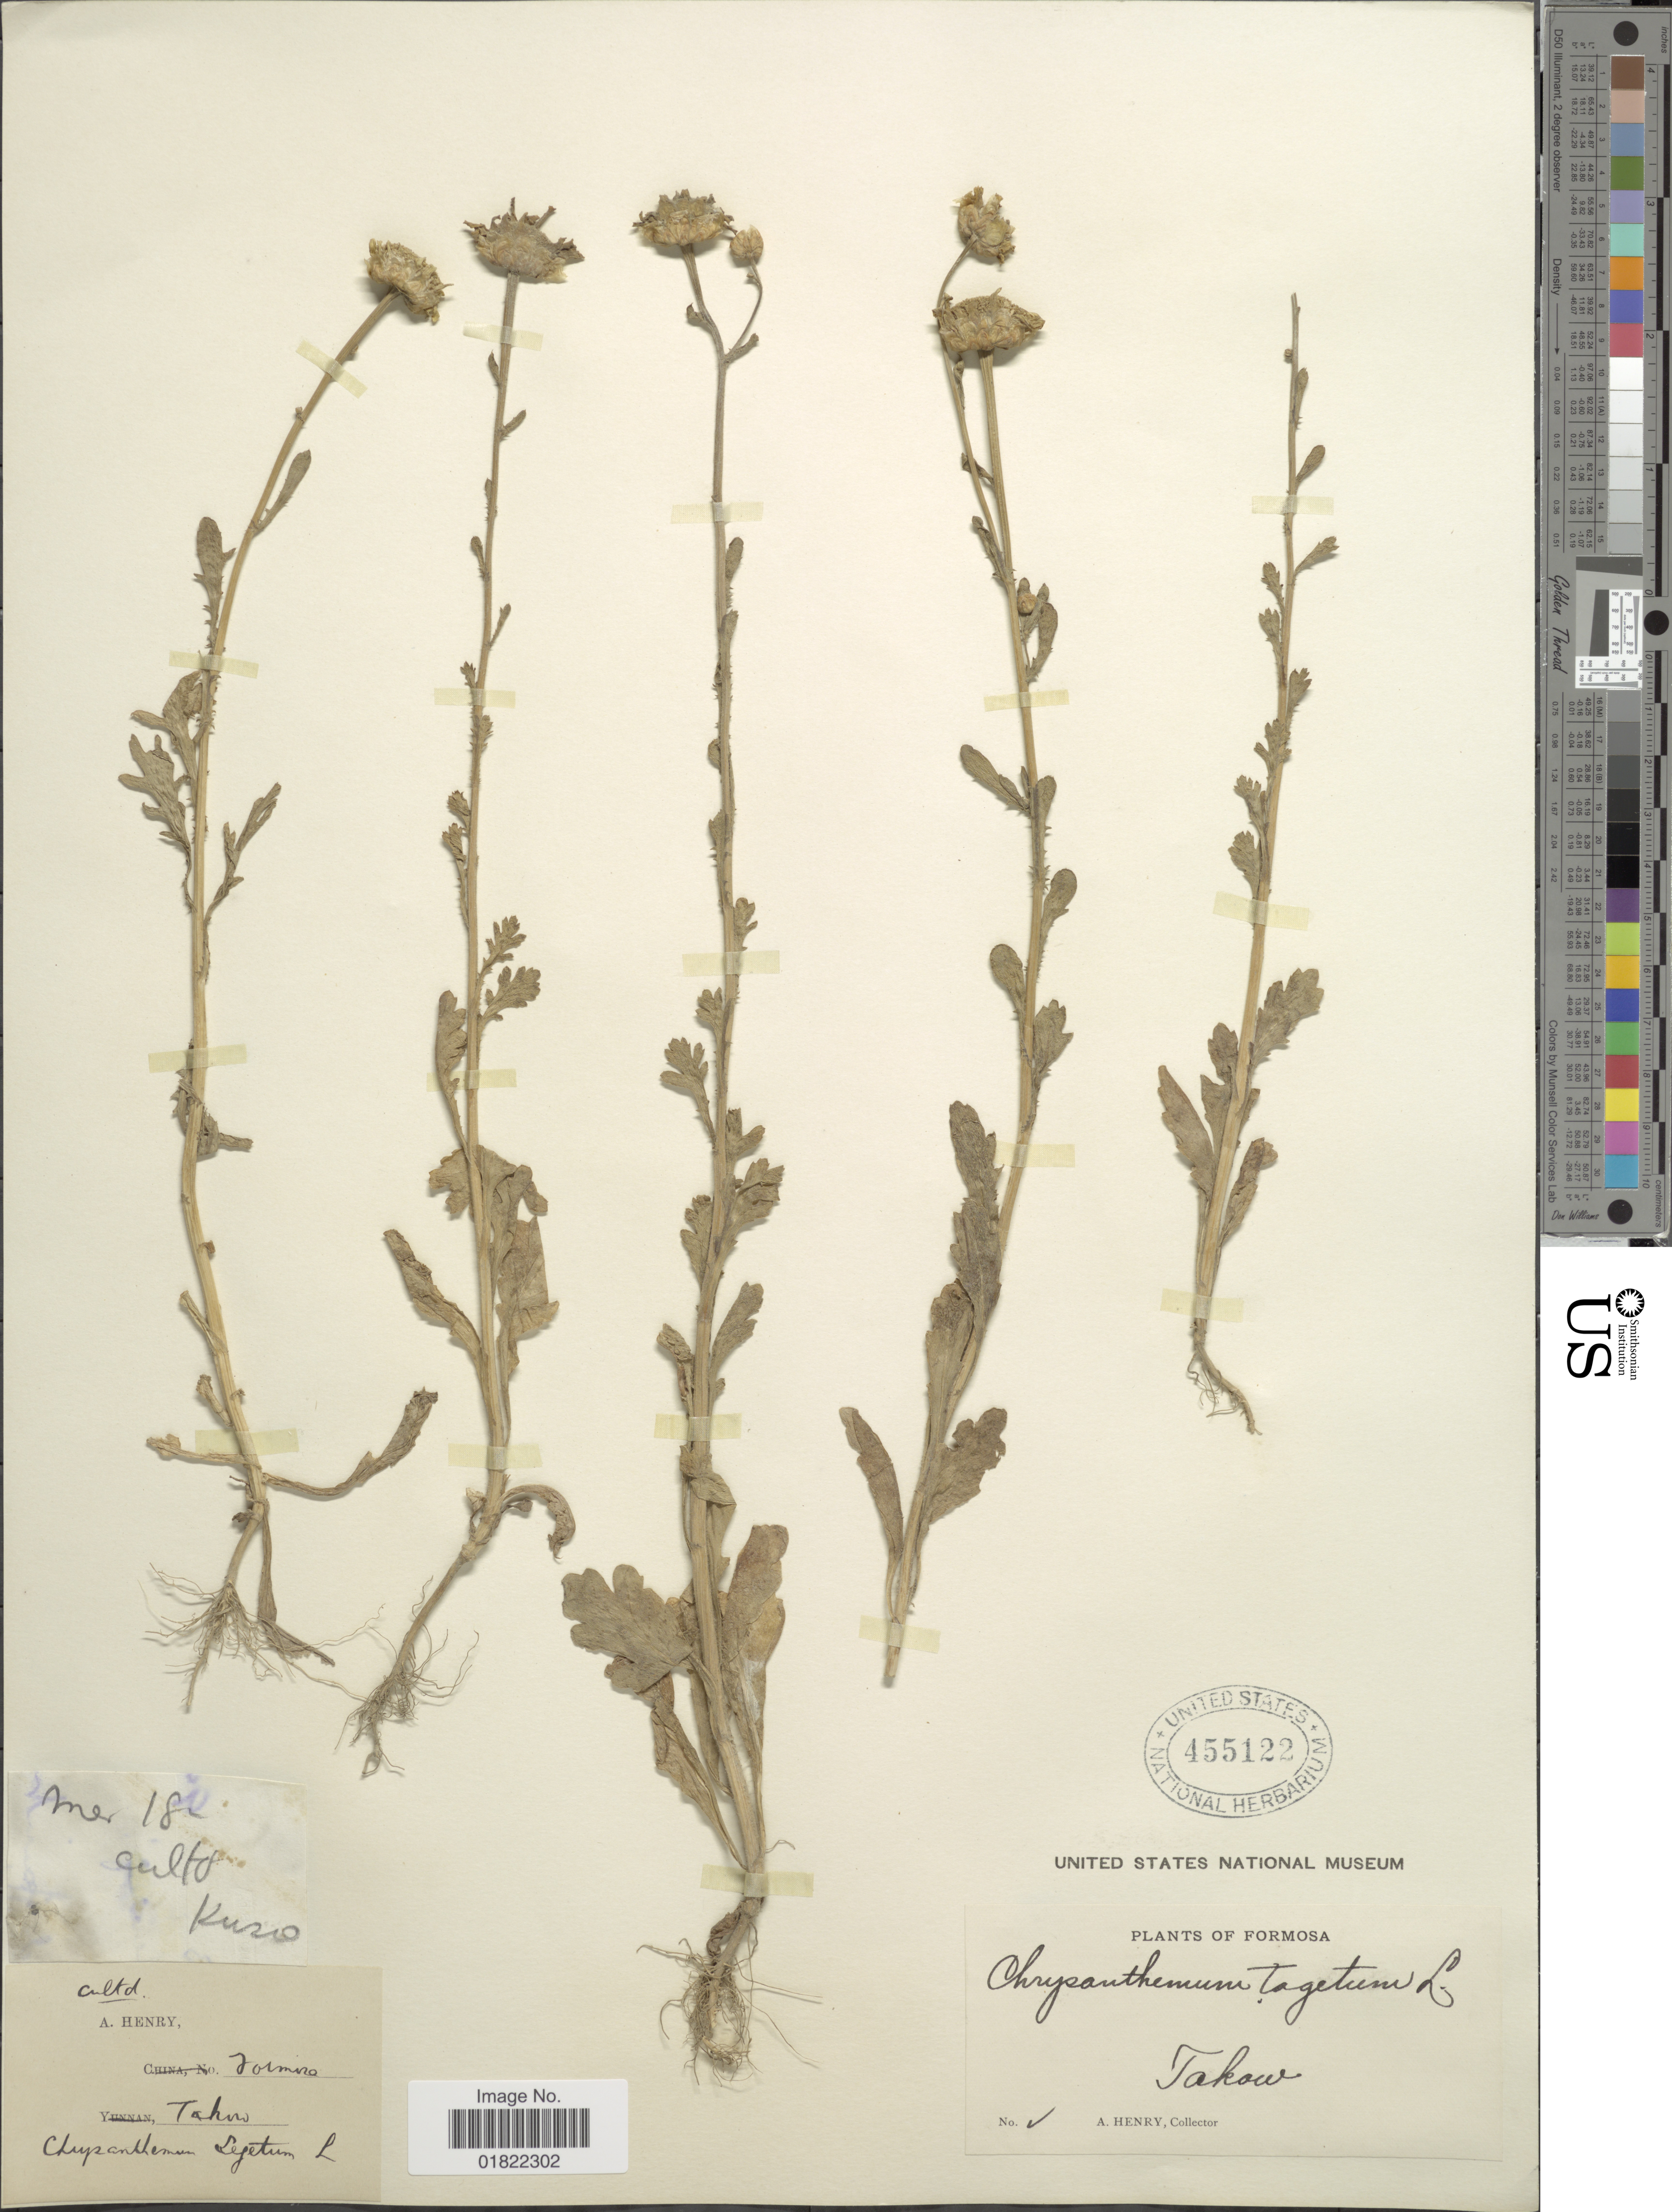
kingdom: Plantae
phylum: Tracheophyta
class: Magnoliopsida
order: Asterales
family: Asteraceae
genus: Chrysanthemum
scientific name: Chrysanthemum segetum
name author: L.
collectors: A. Henry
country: Taiwan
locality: Takow, Formosa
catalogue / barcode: US 455122